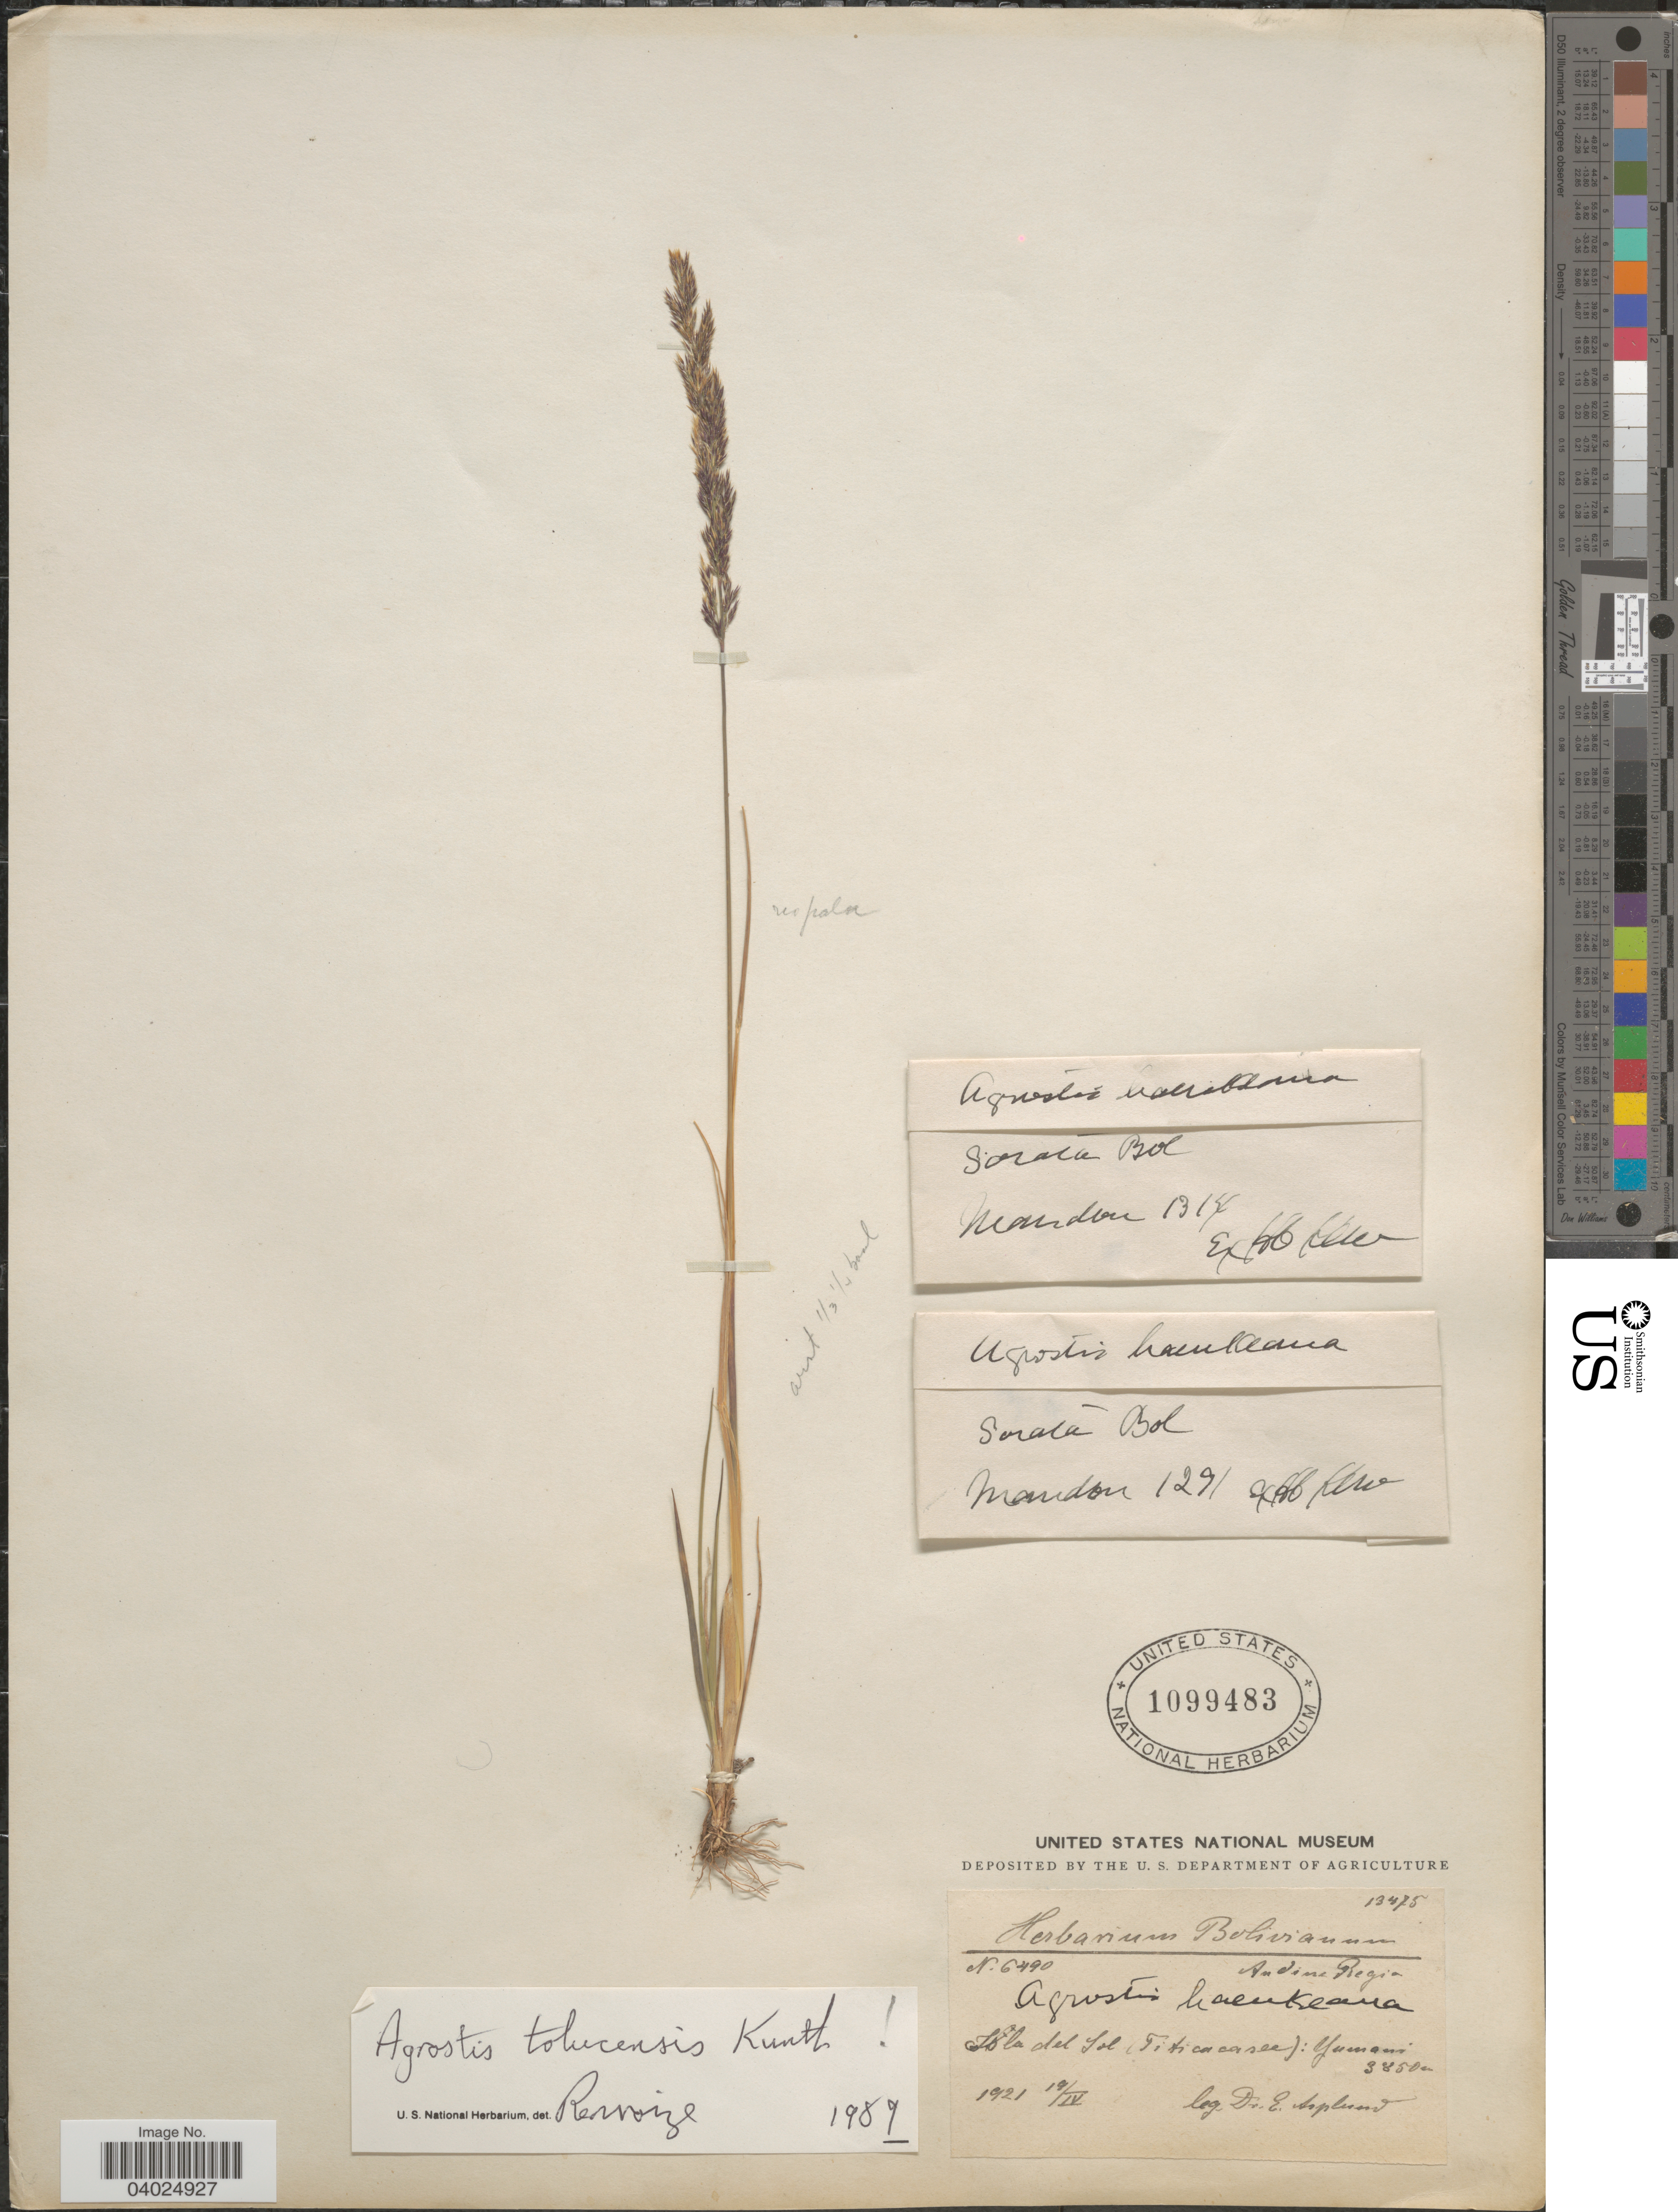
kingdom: Plantae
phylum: Tracheophyta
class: Liliopsida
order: Poales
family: Poaceae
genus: Agrostis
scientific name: Agrostis tolucensis Kunth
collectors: Mandon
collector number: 1314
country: Bolivia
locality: Sorata.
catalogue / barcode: US 1099483